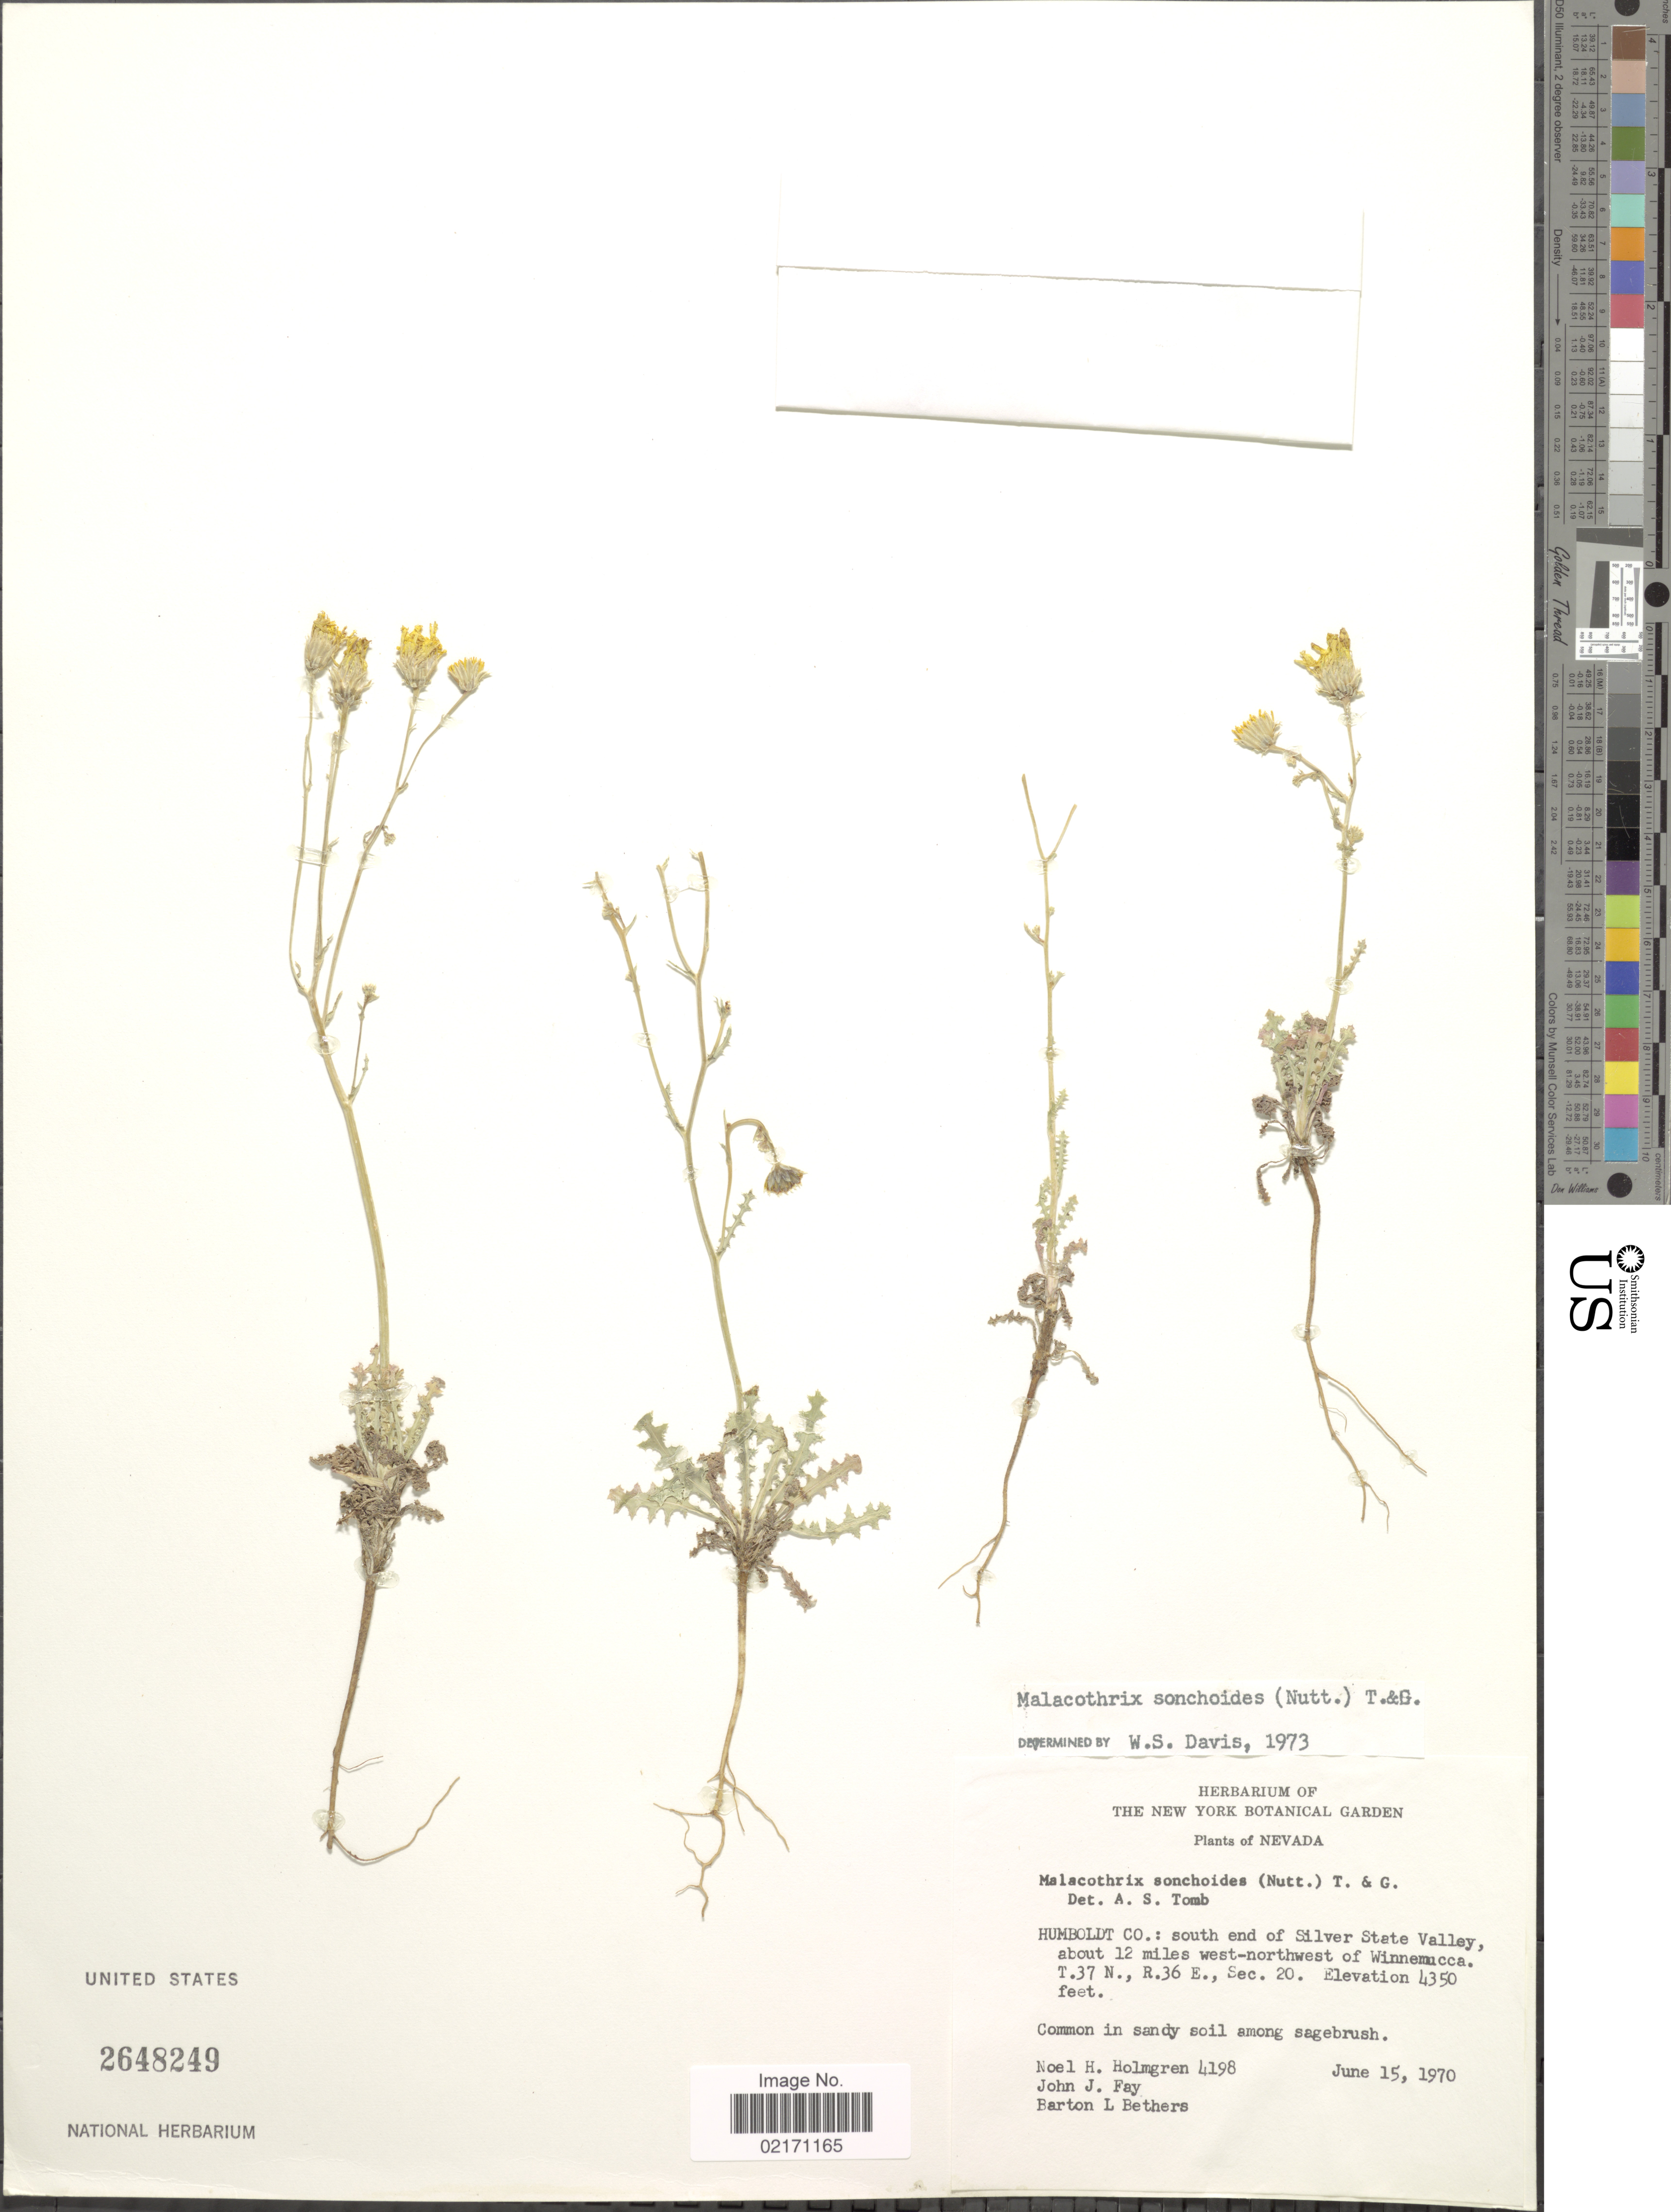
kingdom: Plantae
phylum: Tracheophyta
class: Magnoliopsida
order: Asterales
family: Asteraceae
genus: Malacothrix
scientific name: Malacothrix sonchoides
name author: (Nutt.) Torr. & A. Gray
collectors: N. H. Holmgren, J. Fay & B. Bethers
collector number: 4198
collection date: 1970-06-15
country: United States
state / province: Nevada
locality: Humboldt Co., south end of Silver State Valley, about 12 miles west-northwest of Winnemacca, T37N, R36E, Sec. 20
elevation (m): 1326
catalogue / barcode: US 2648249